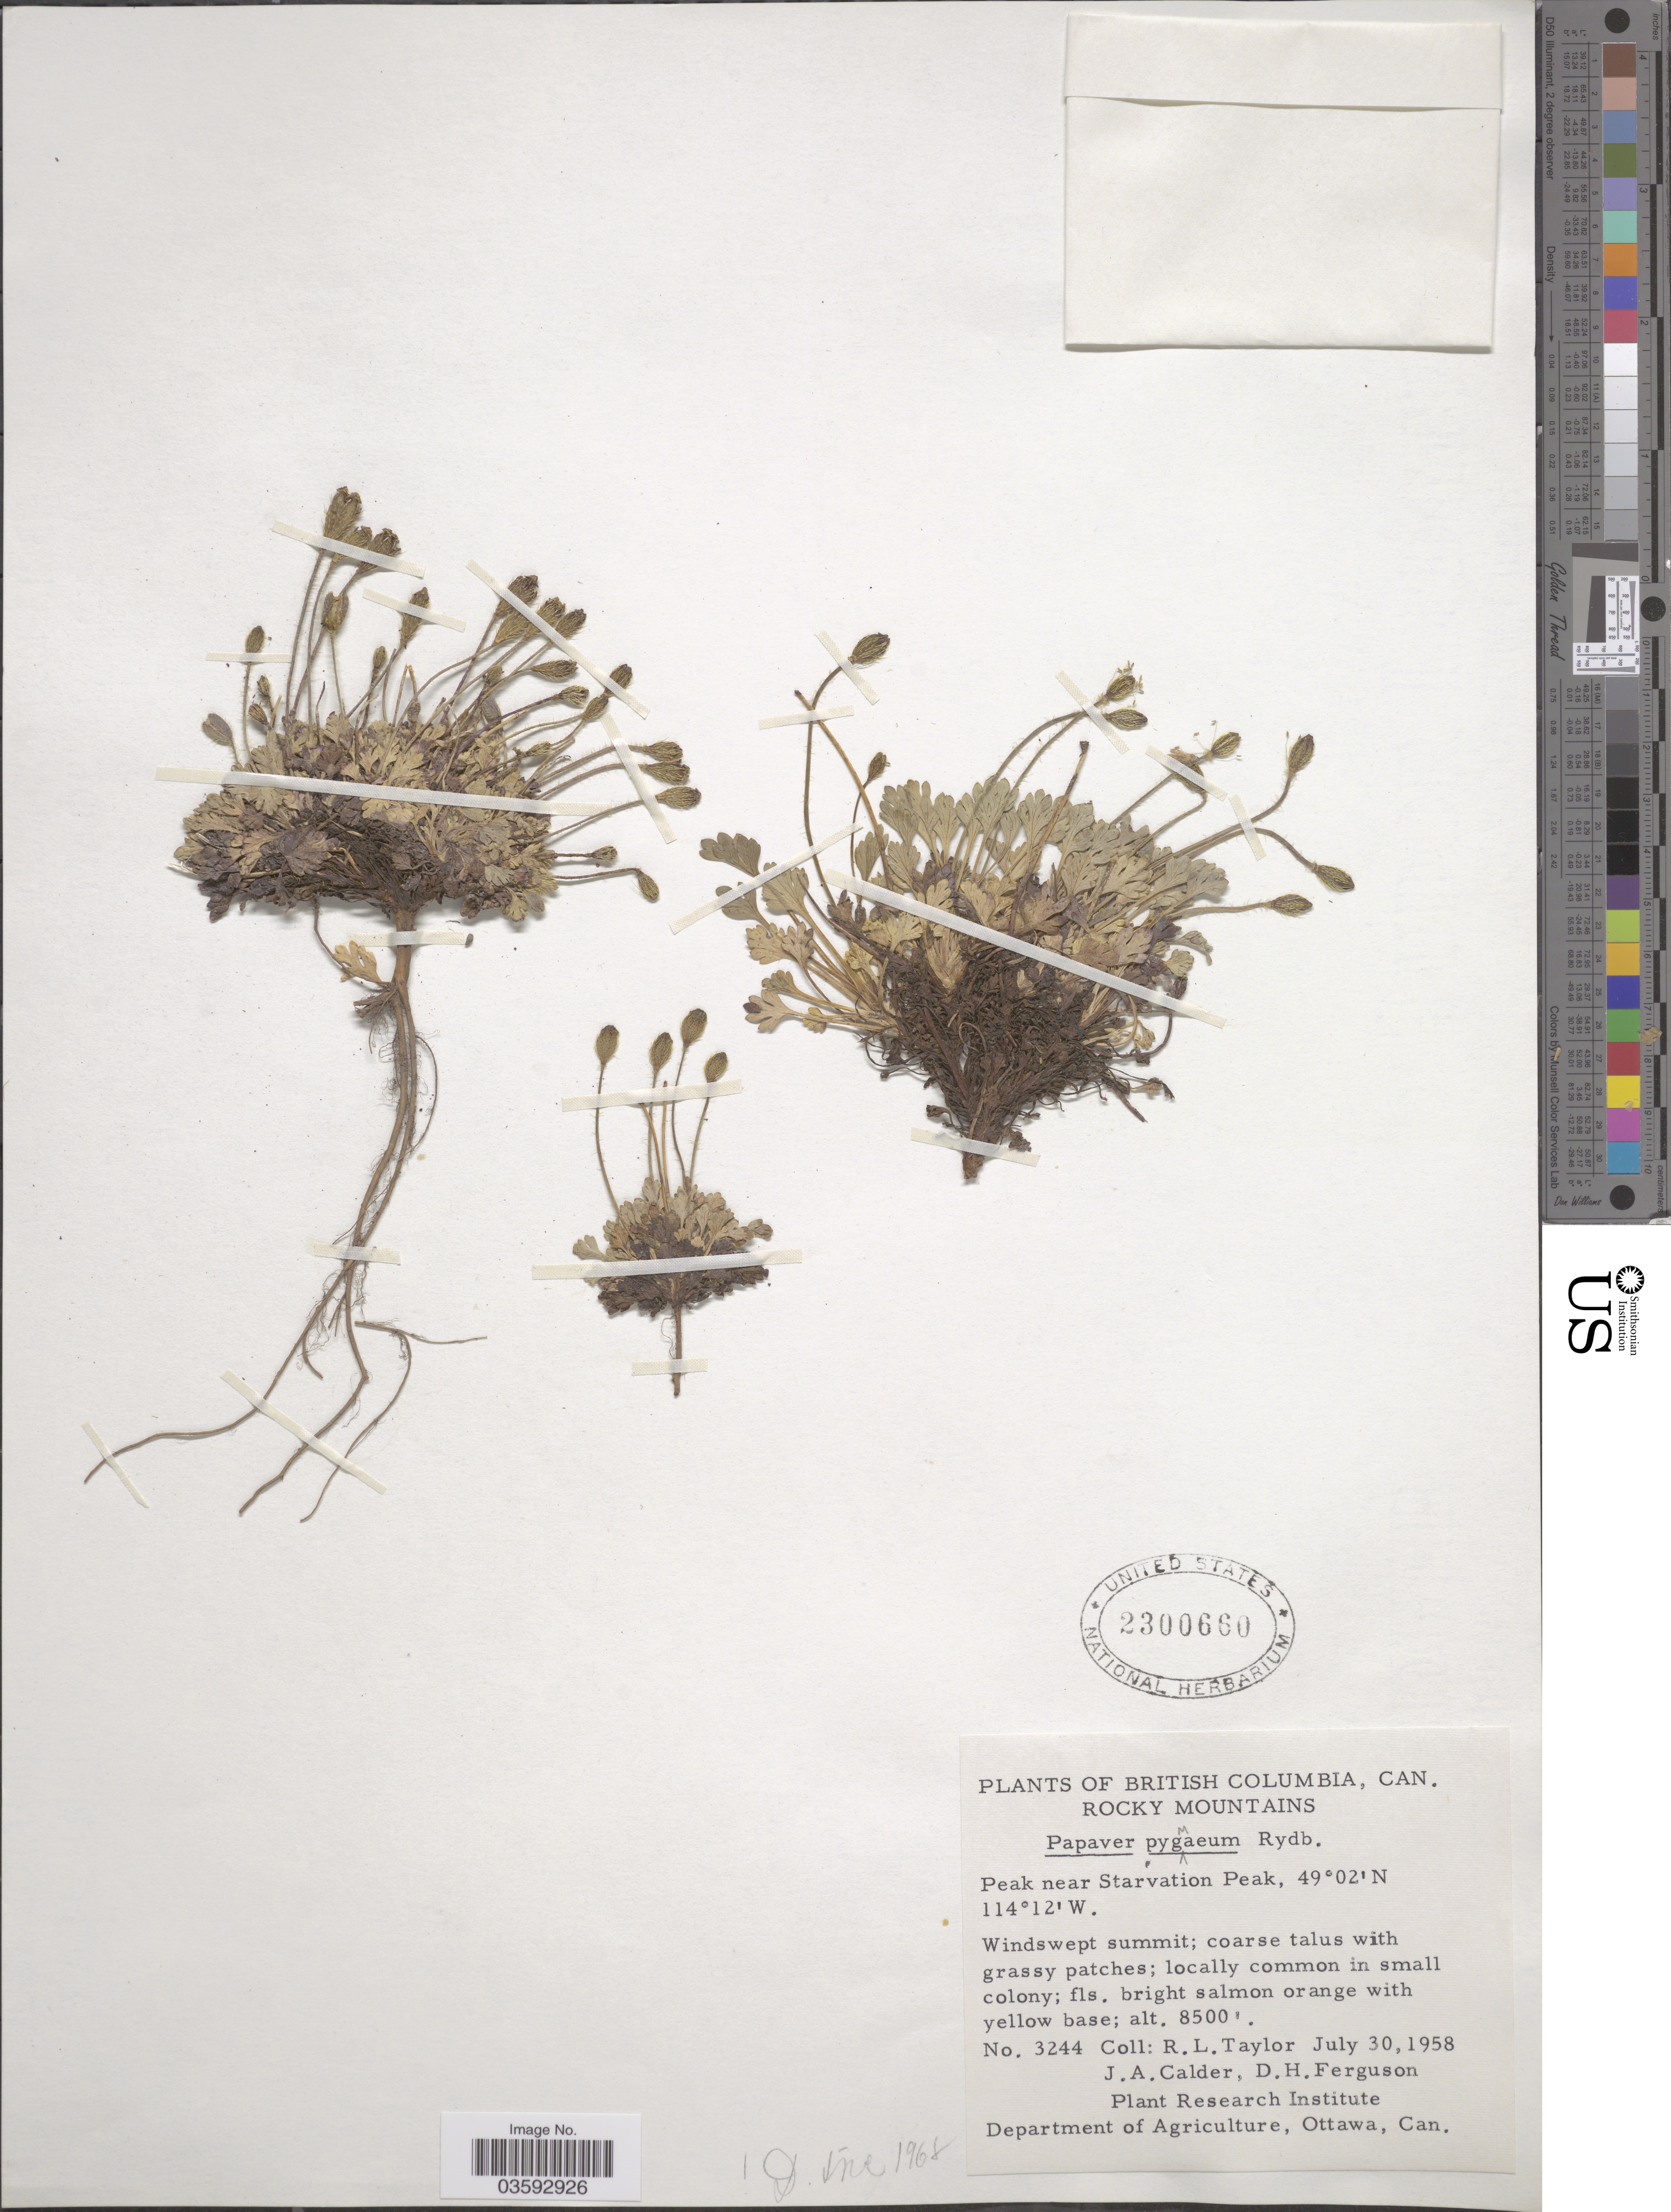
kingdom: Plantae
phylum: Tracheophyta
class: Magnoliopsida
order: Ranunculales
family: Papaveraceae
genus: Papaver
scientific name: Papaver pygmaeum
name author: Rydb.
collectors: R. Taylor, J. A. Calder & D. Ferguson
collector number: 3244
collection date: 1958-07-30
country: Canada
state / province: British Columbia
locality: Rocky Mountains. Peak near Starvation Peak.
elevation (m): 2591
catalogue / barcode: US 2300660